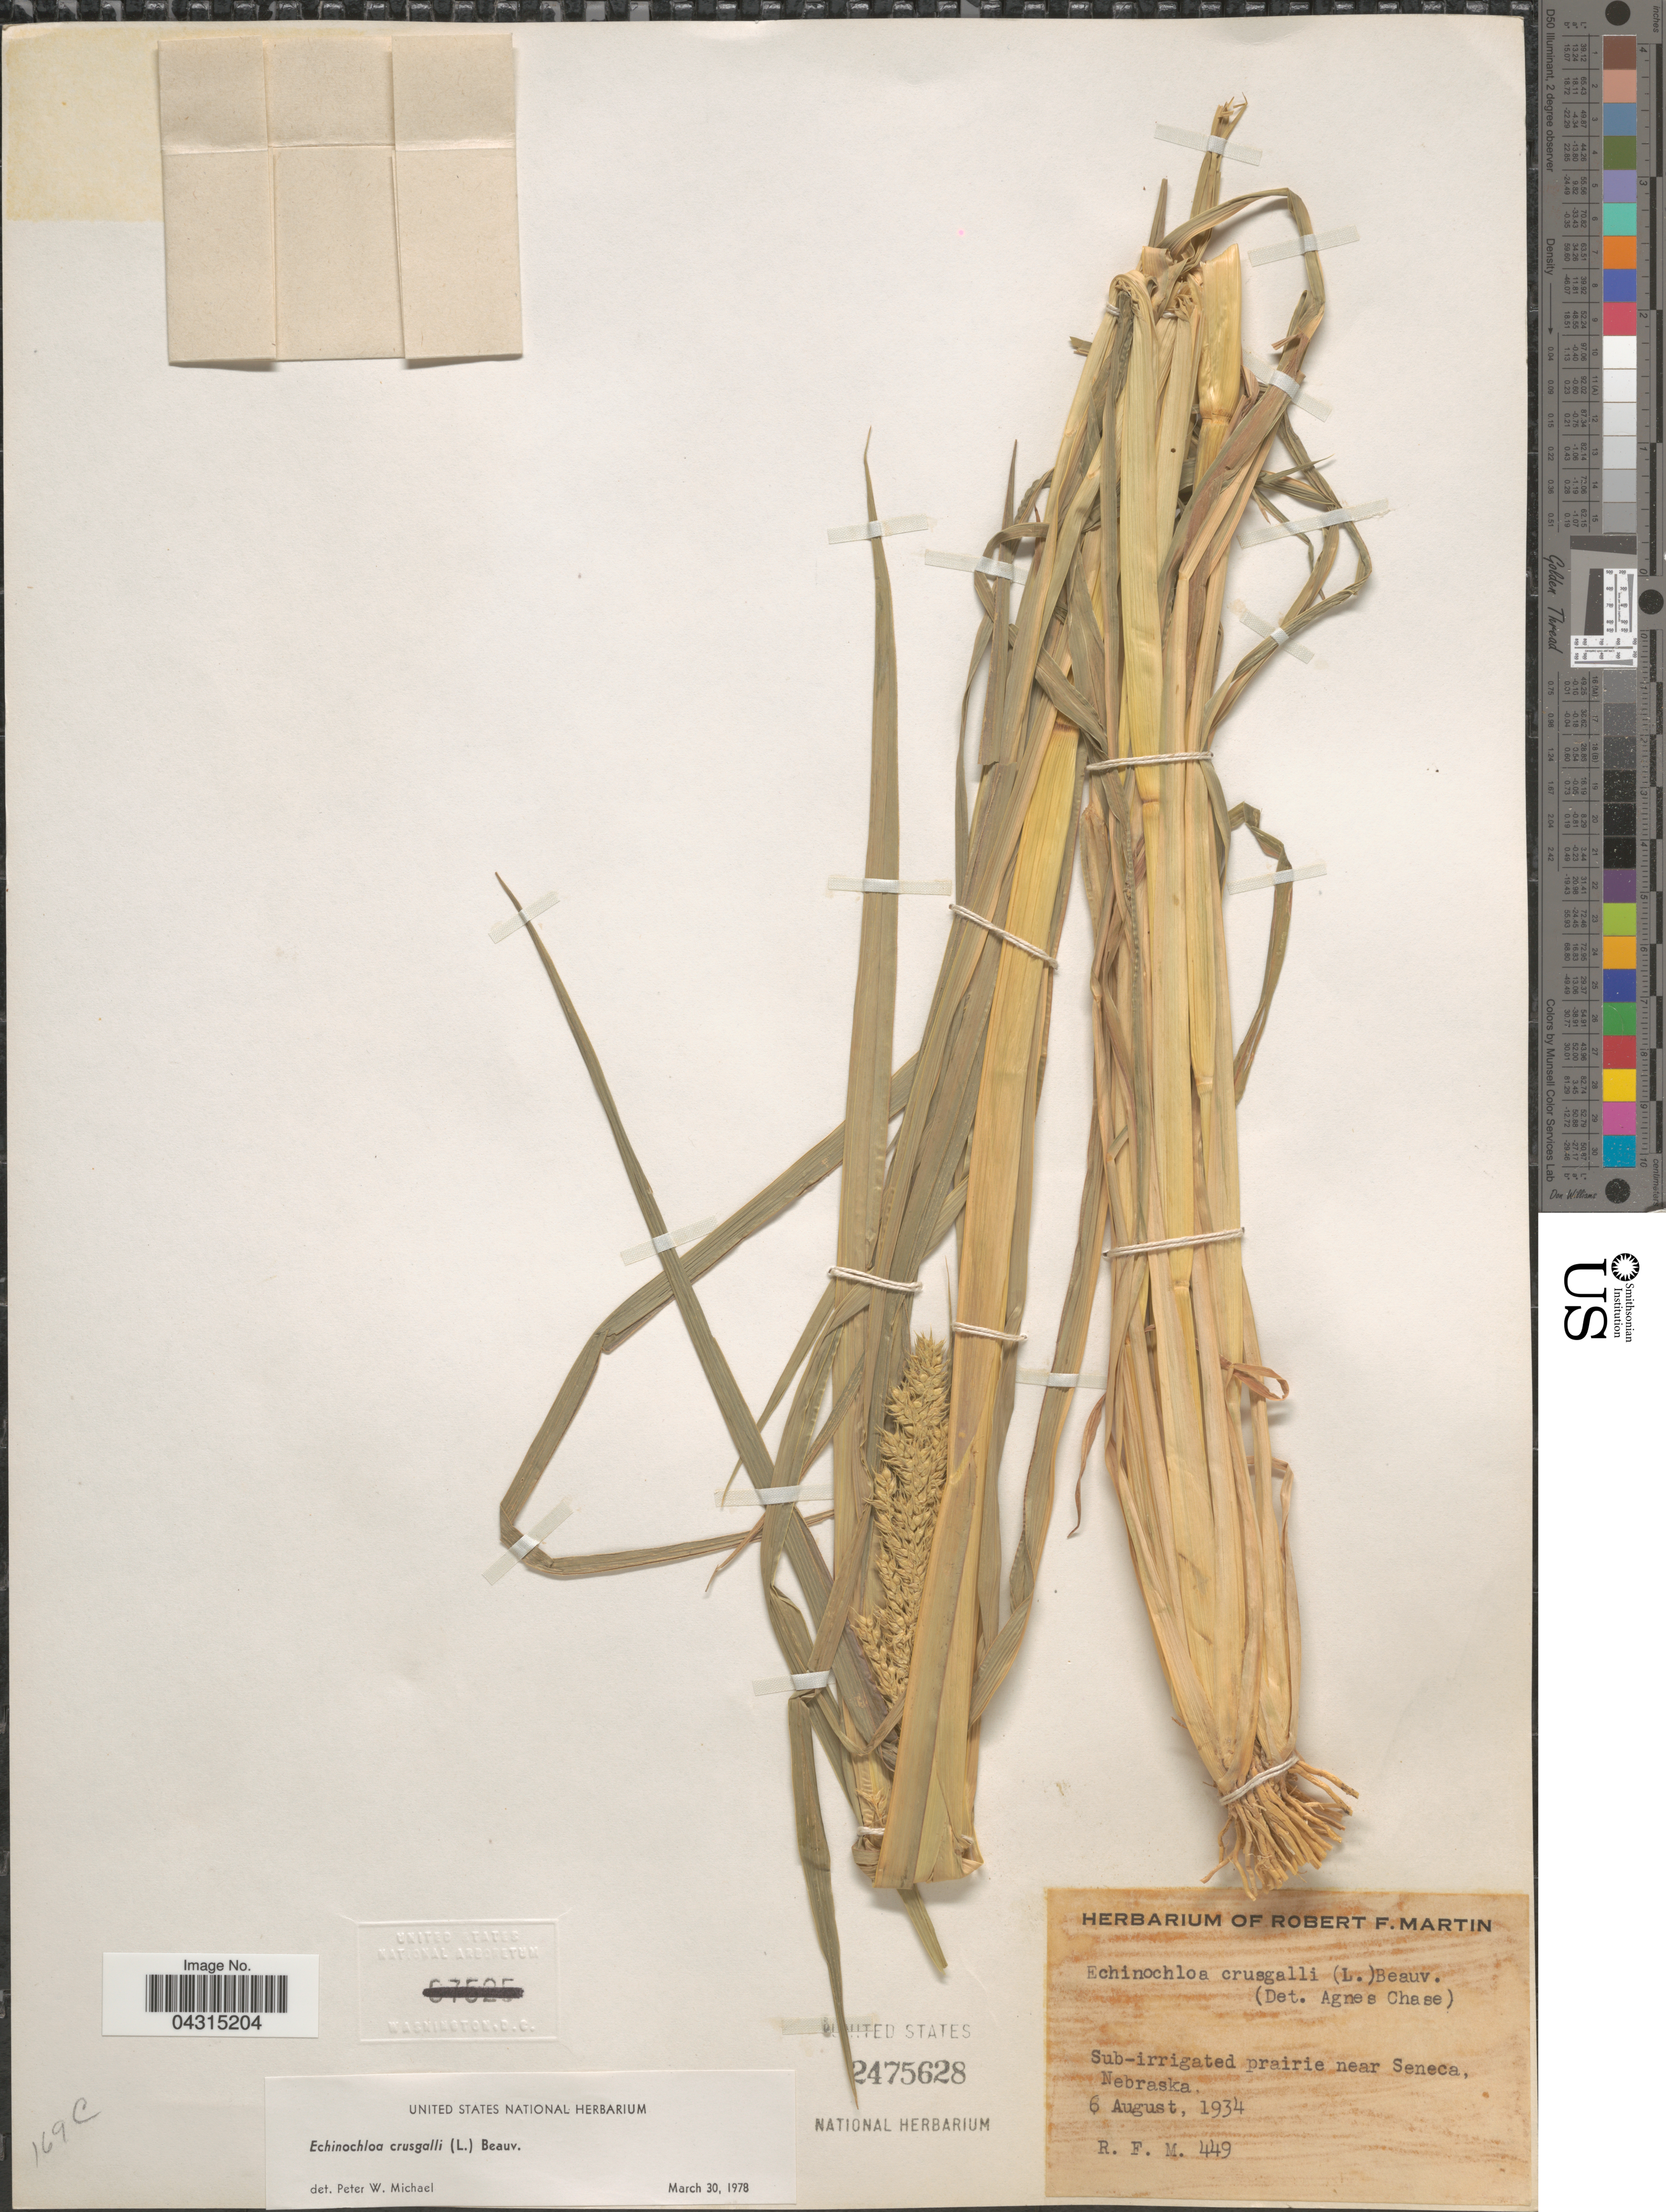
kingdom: Plantae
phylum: Tracheophyta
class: Liliopsida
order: Poales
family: Poaceae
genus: Echinochloa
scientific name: Echinochloa crus-galli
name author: (L.) P. Beauv.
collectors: R. F. Martin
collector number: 449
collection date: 1934-08-06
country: United States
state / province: Nebraska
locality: Sub-irrigated prairie near Seneca.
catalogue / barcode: US 2475628